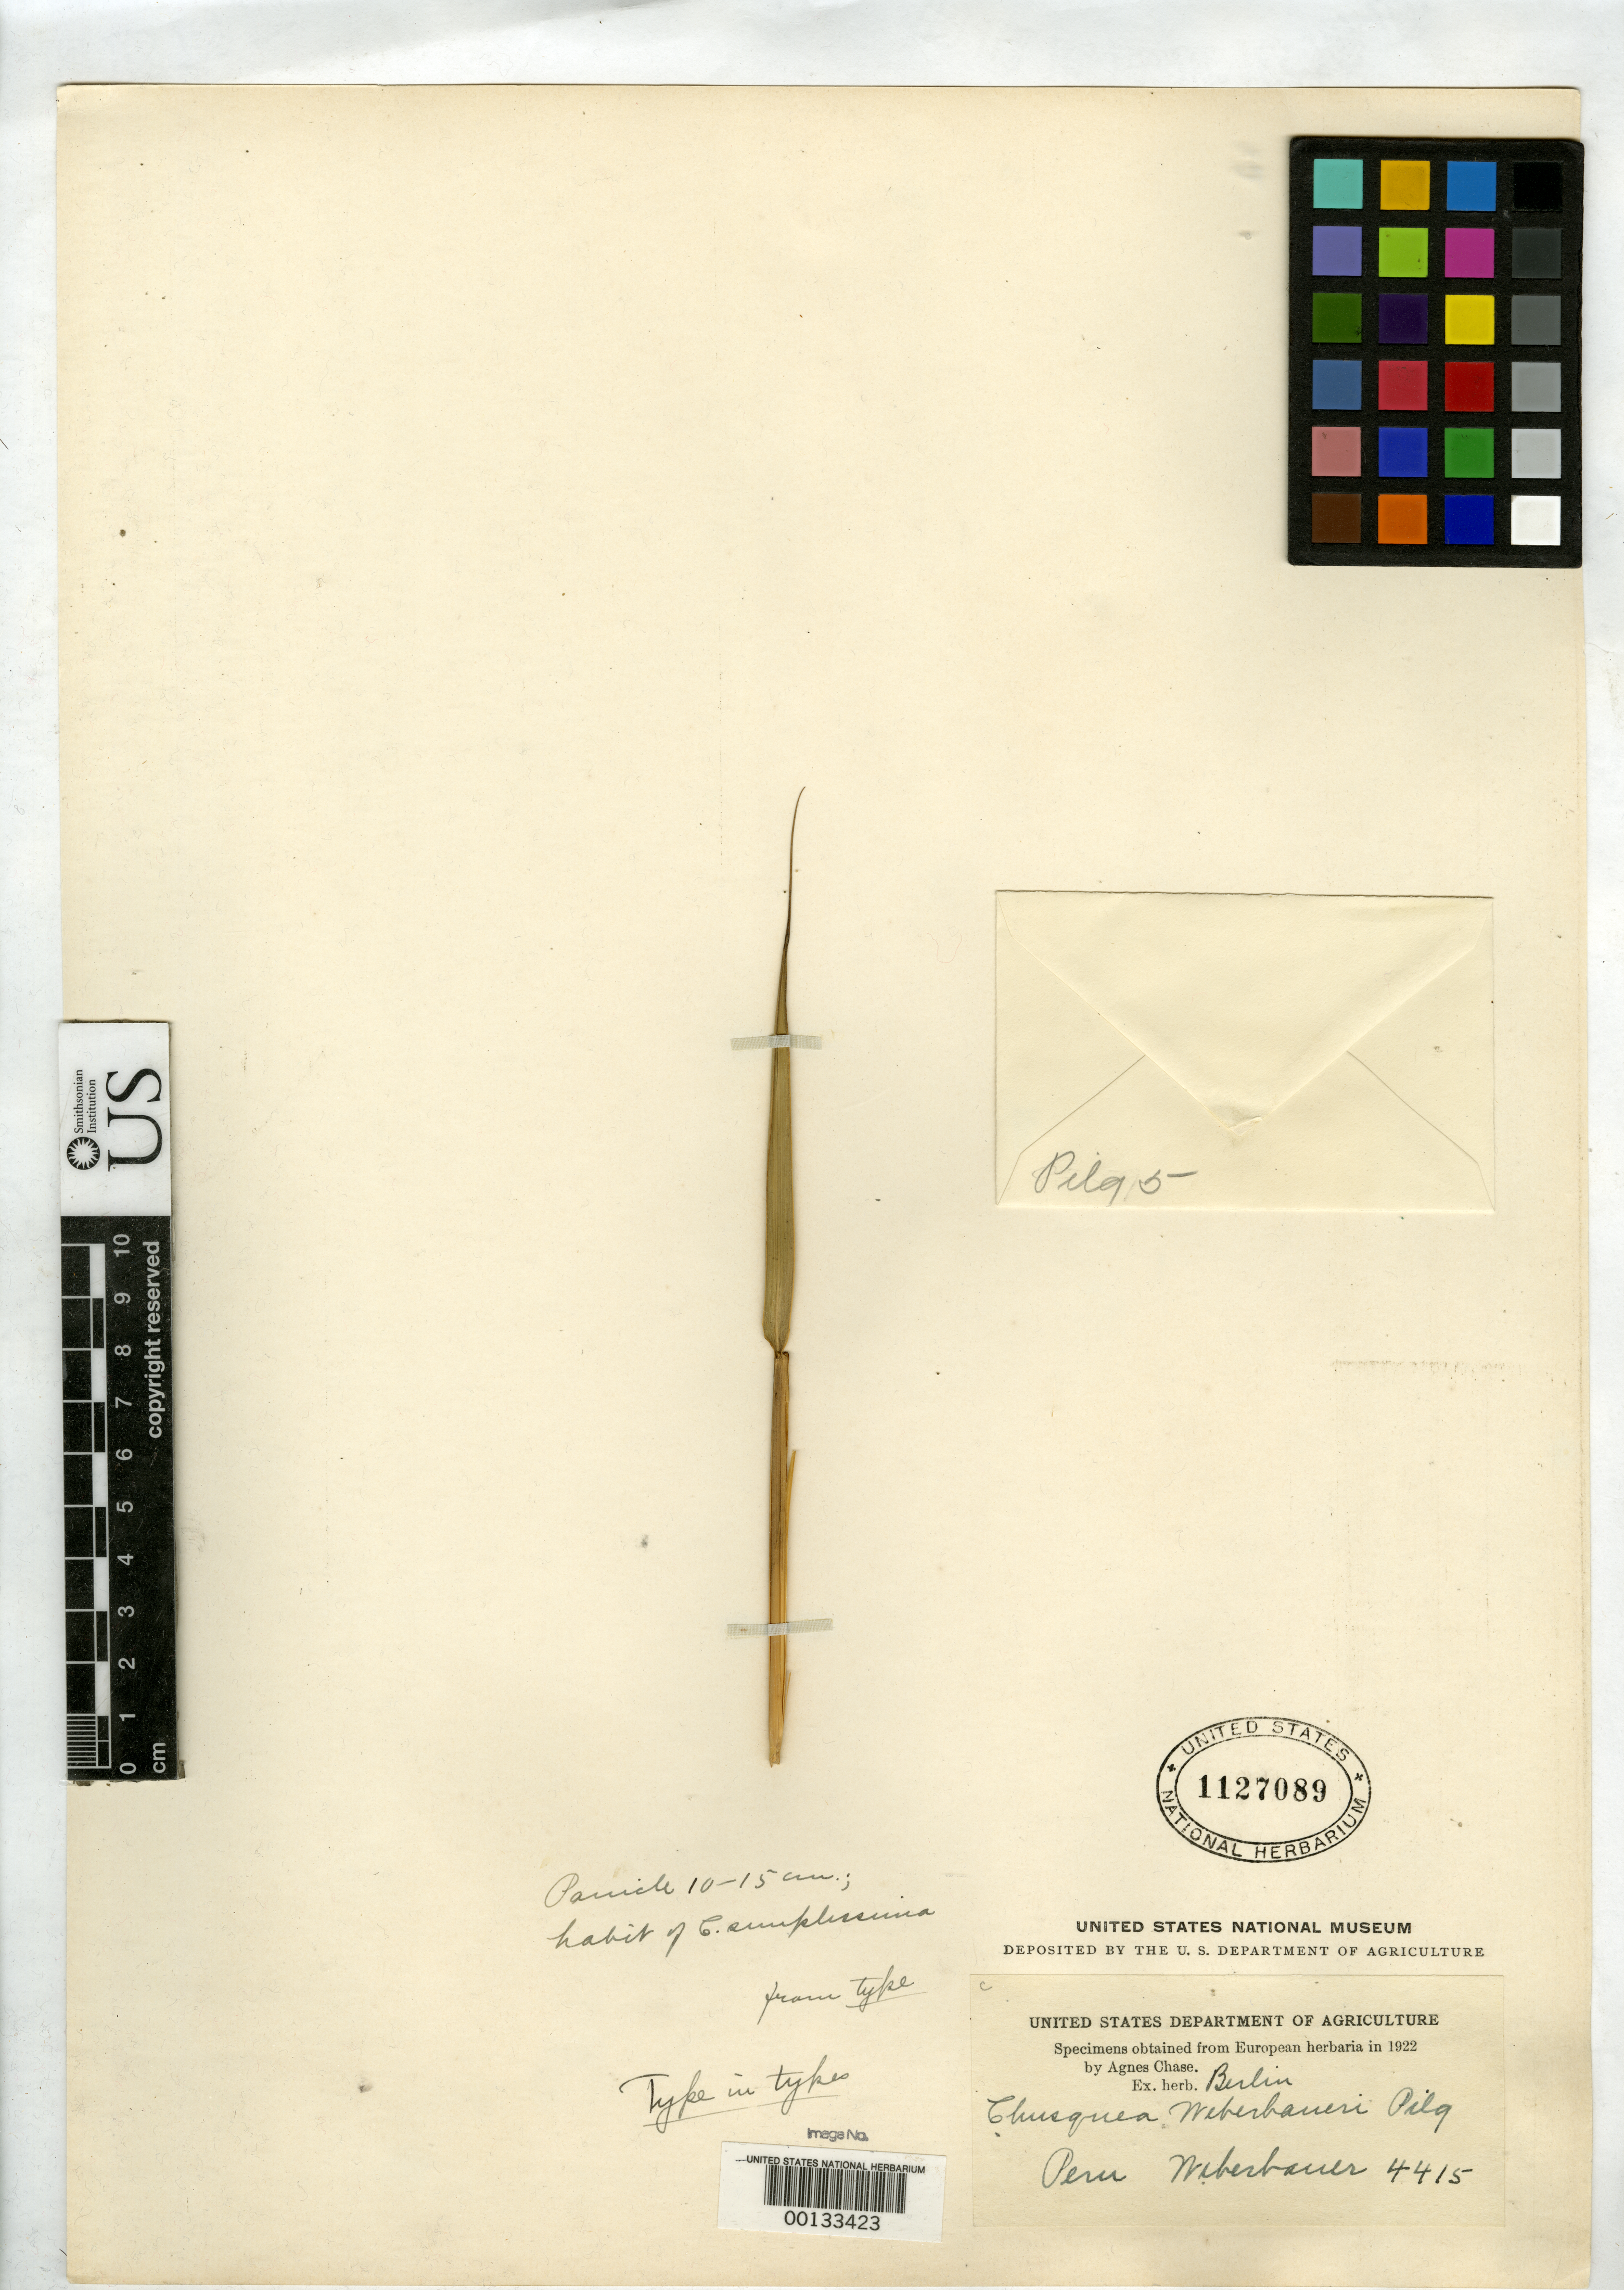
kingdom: Plantae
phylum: Tracheophyta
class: Liliopsida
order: Poales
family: Poaceae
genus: Chusquea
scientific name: Chusquea weberbaueri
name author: Pilg.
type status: Lectotype; Type Collection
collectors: A. Weberbauer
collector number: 4415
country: Peru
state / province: Amazonas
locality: Ad [?] Chachapoyas between Tambo Ventillas and Piscohuanama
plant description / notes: Fragmentary material of type specimen ex herb. Berlin. NOTE: US has 2 duplicates of Weberbauer 4415, USNH 2874671 and 1127089, originally recorded as "lectotype" and "isolectotype", respectively. In her lectotypification, Clark cites lectotype at US but does not indicate by citation or annotation which of these 2 duplicates is the lectotype.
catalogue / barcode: US 1127089